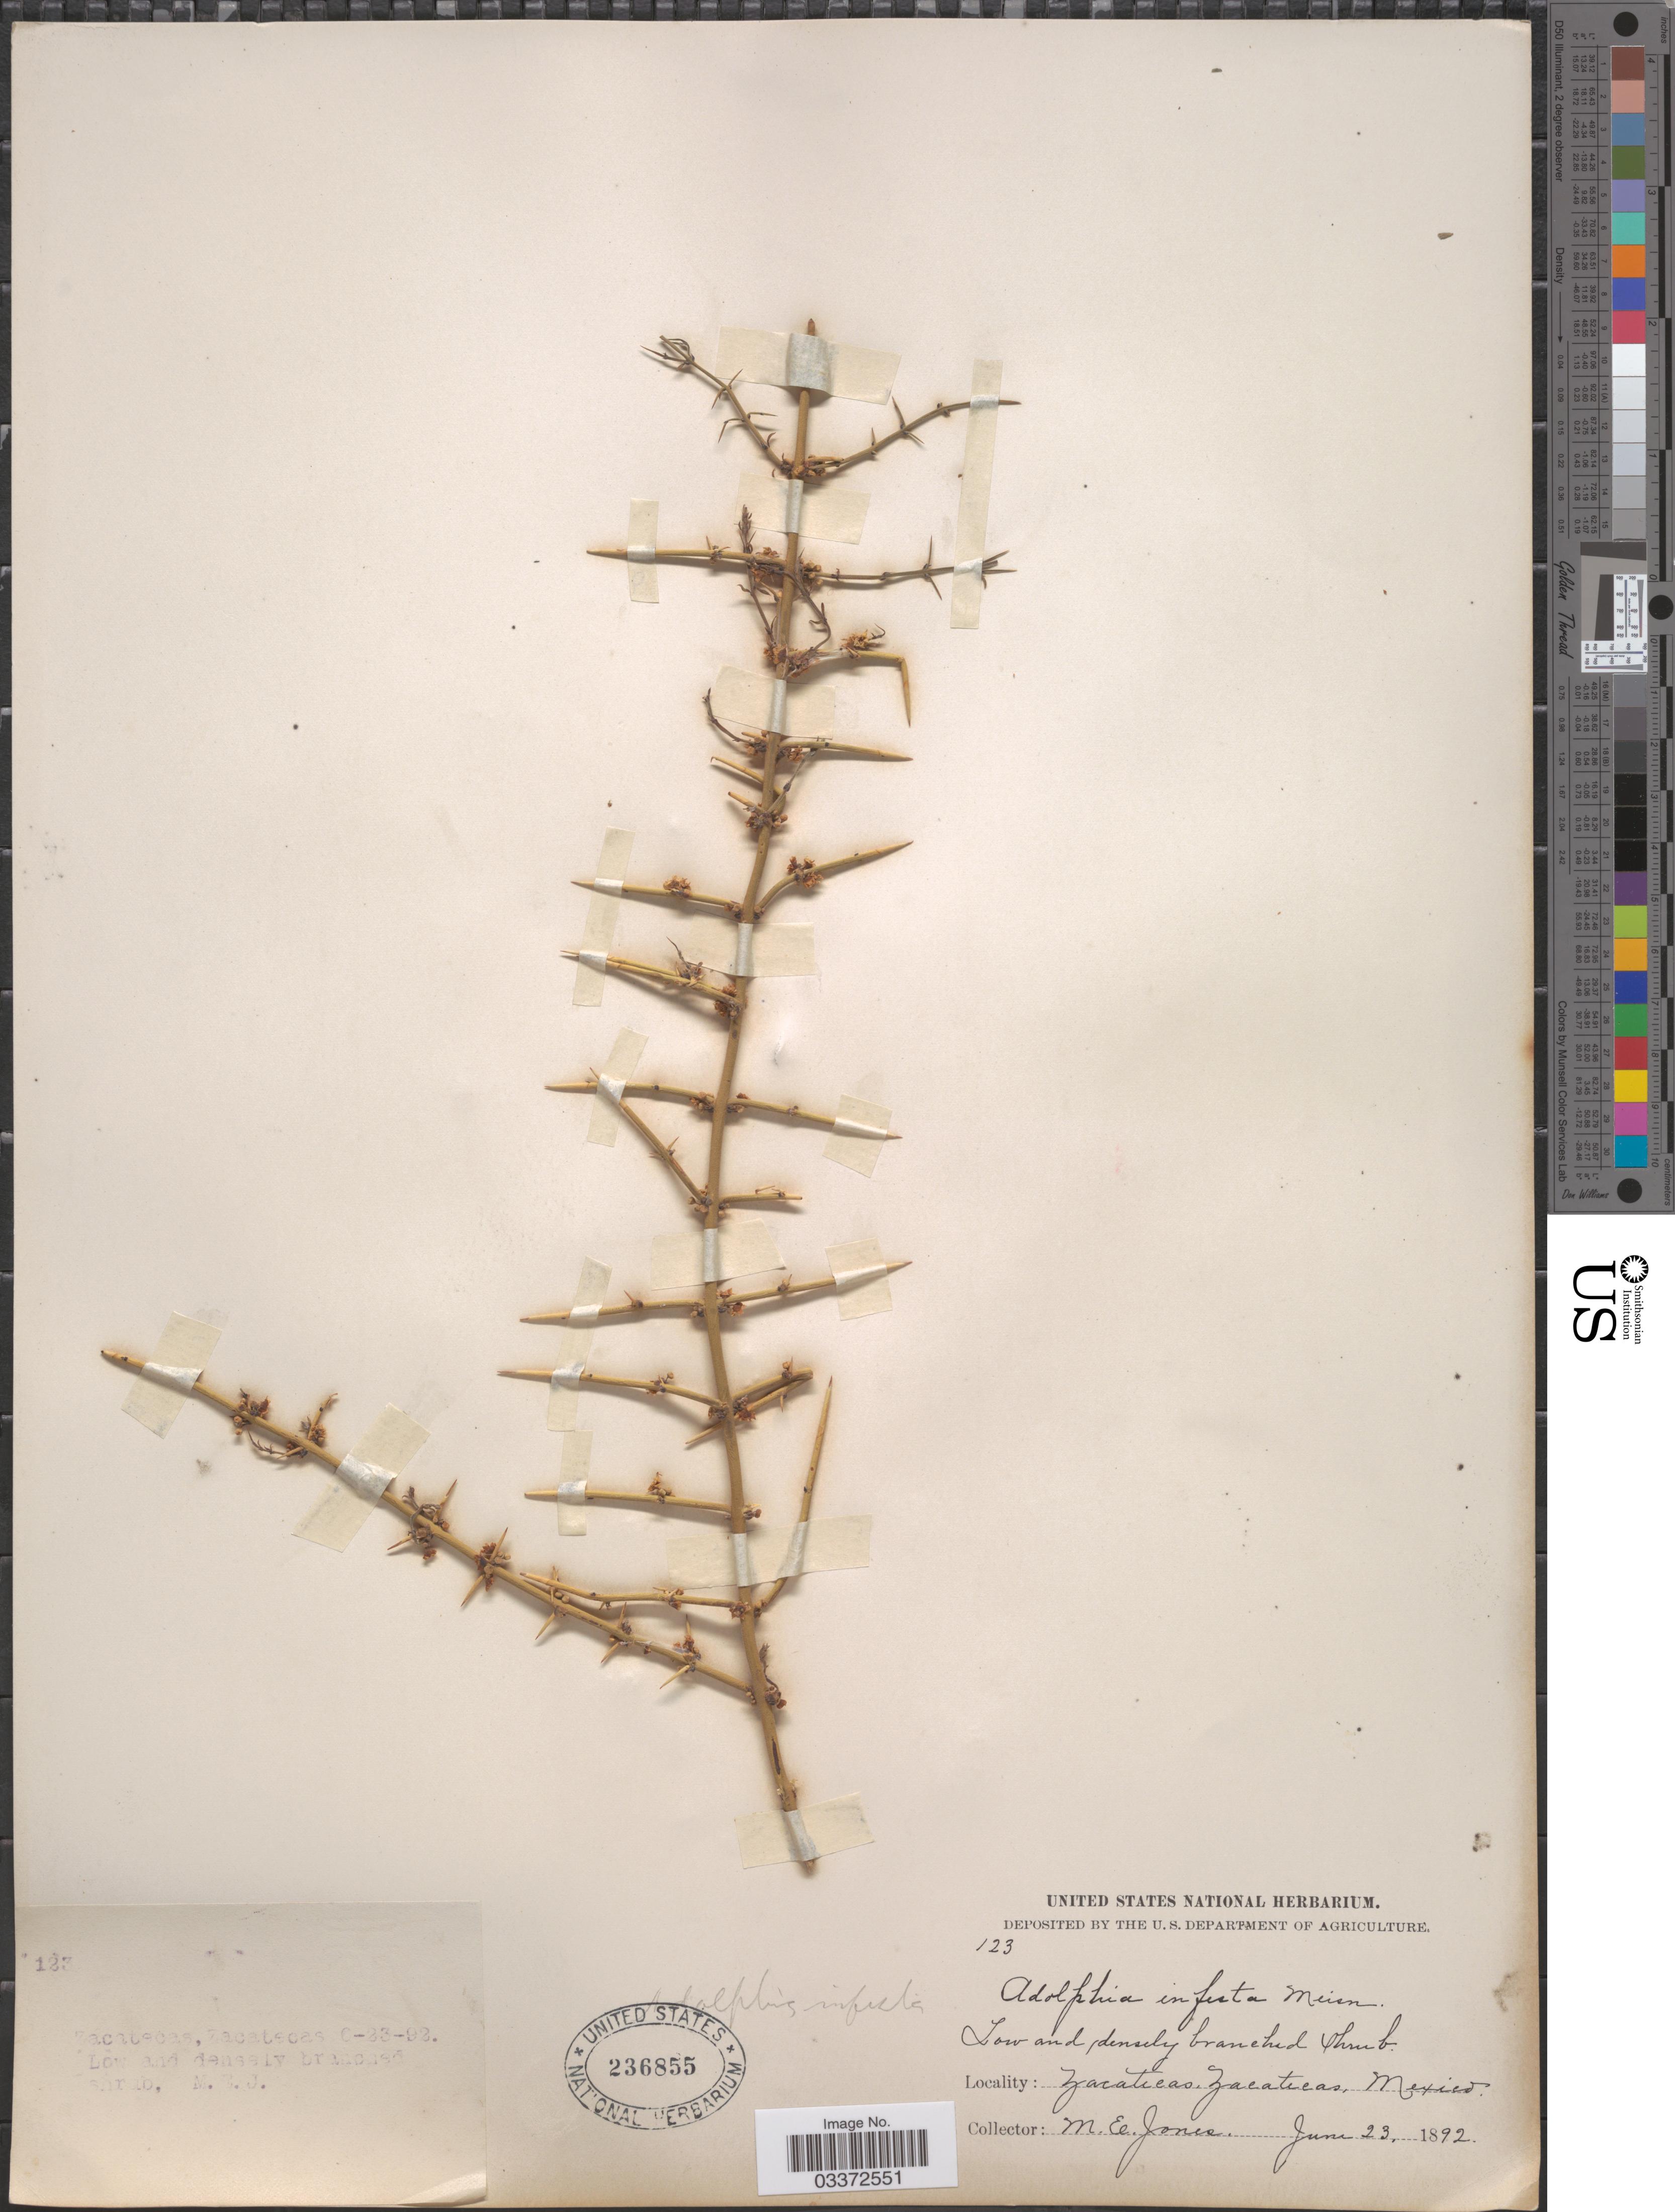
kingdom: Plantae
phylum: Tracheophyta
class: Magnoliopsida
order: Rosales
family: Rhamnaceae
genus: Adolphia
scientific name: Adolphia infesta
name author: (Kunth) Meisn.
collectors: M. E. Jones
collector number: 123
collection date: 1892-06-23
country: Mexico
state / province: Zacatecas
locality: Zacatecas.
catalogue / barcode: US 236855